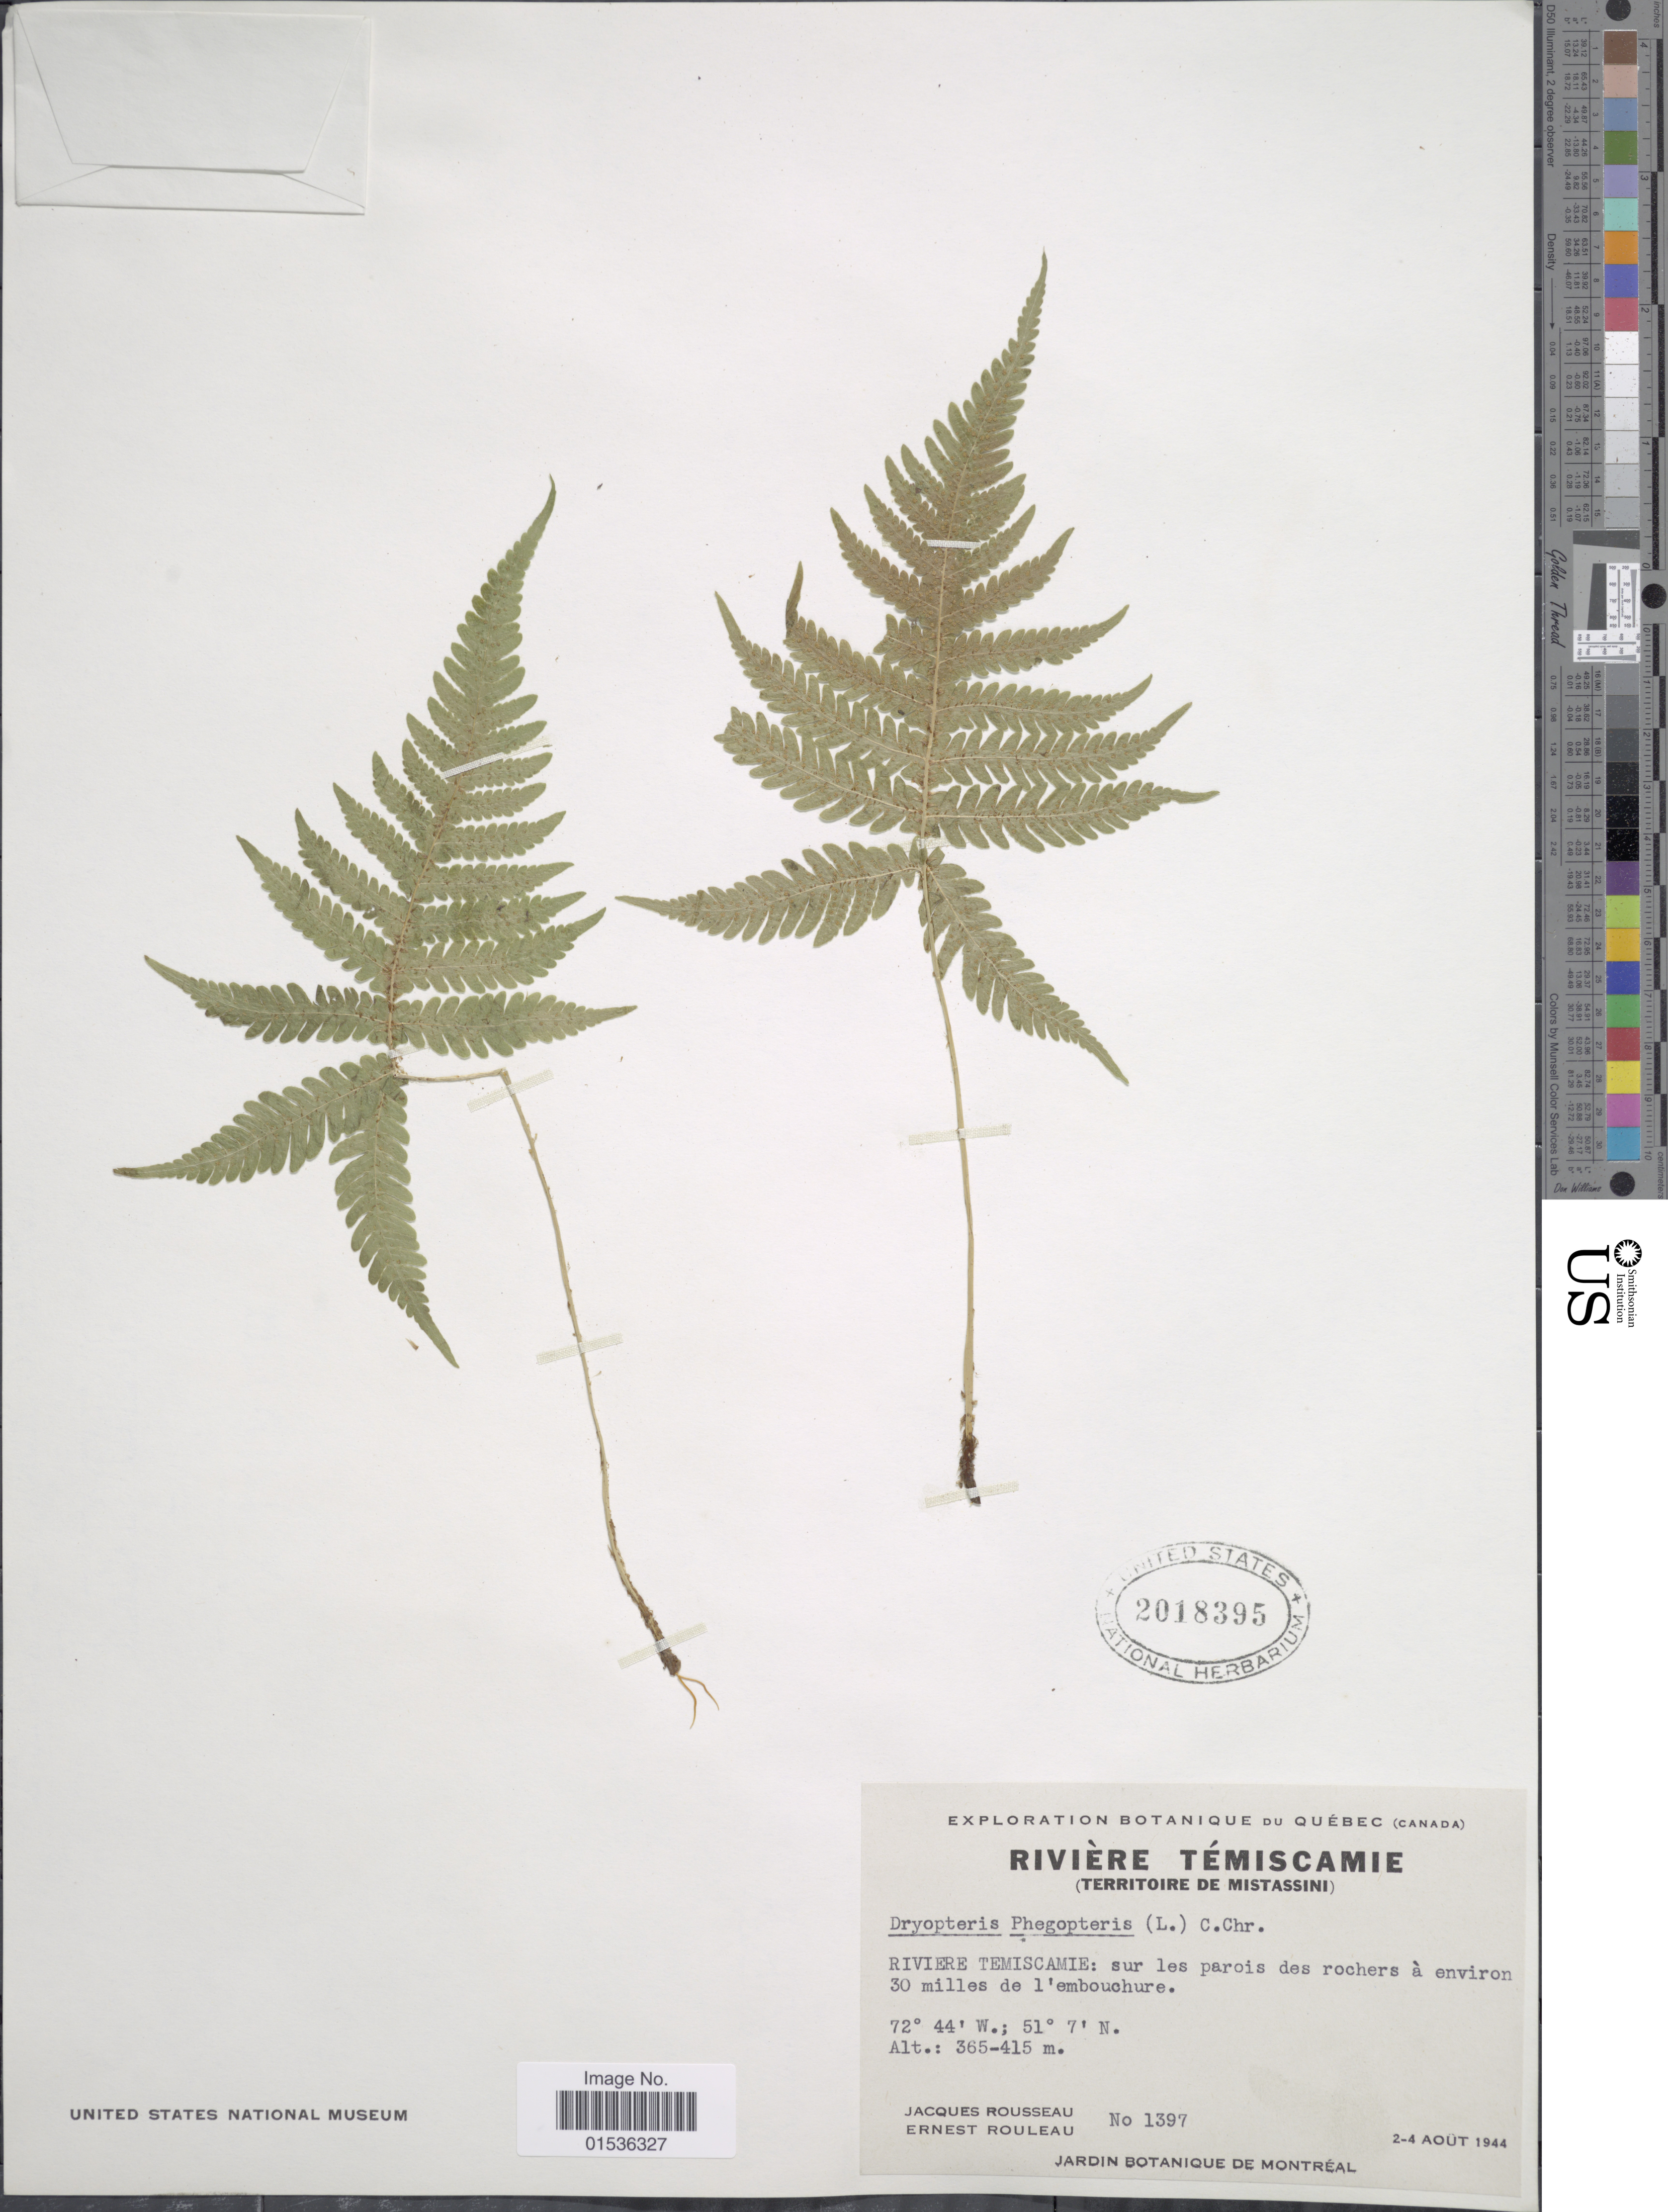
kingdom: Plantae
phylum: Tracheophyta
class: Polypodiopsida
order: Polypodiales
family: Thelypteridaceae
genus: Phegopteris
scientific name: Phegopteris connectilis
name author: (Michx.) Watt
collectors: J. Rousseau & E. Rouleau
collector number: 1397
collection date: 1944-08-02/1944-08-04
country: Canada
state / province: Quebec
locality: Quebec (Canada), Riviere Temiscamie: sur les parois des rochers a environ 30 miles de l'embouchure.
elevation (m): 365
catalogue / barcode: US 2018395